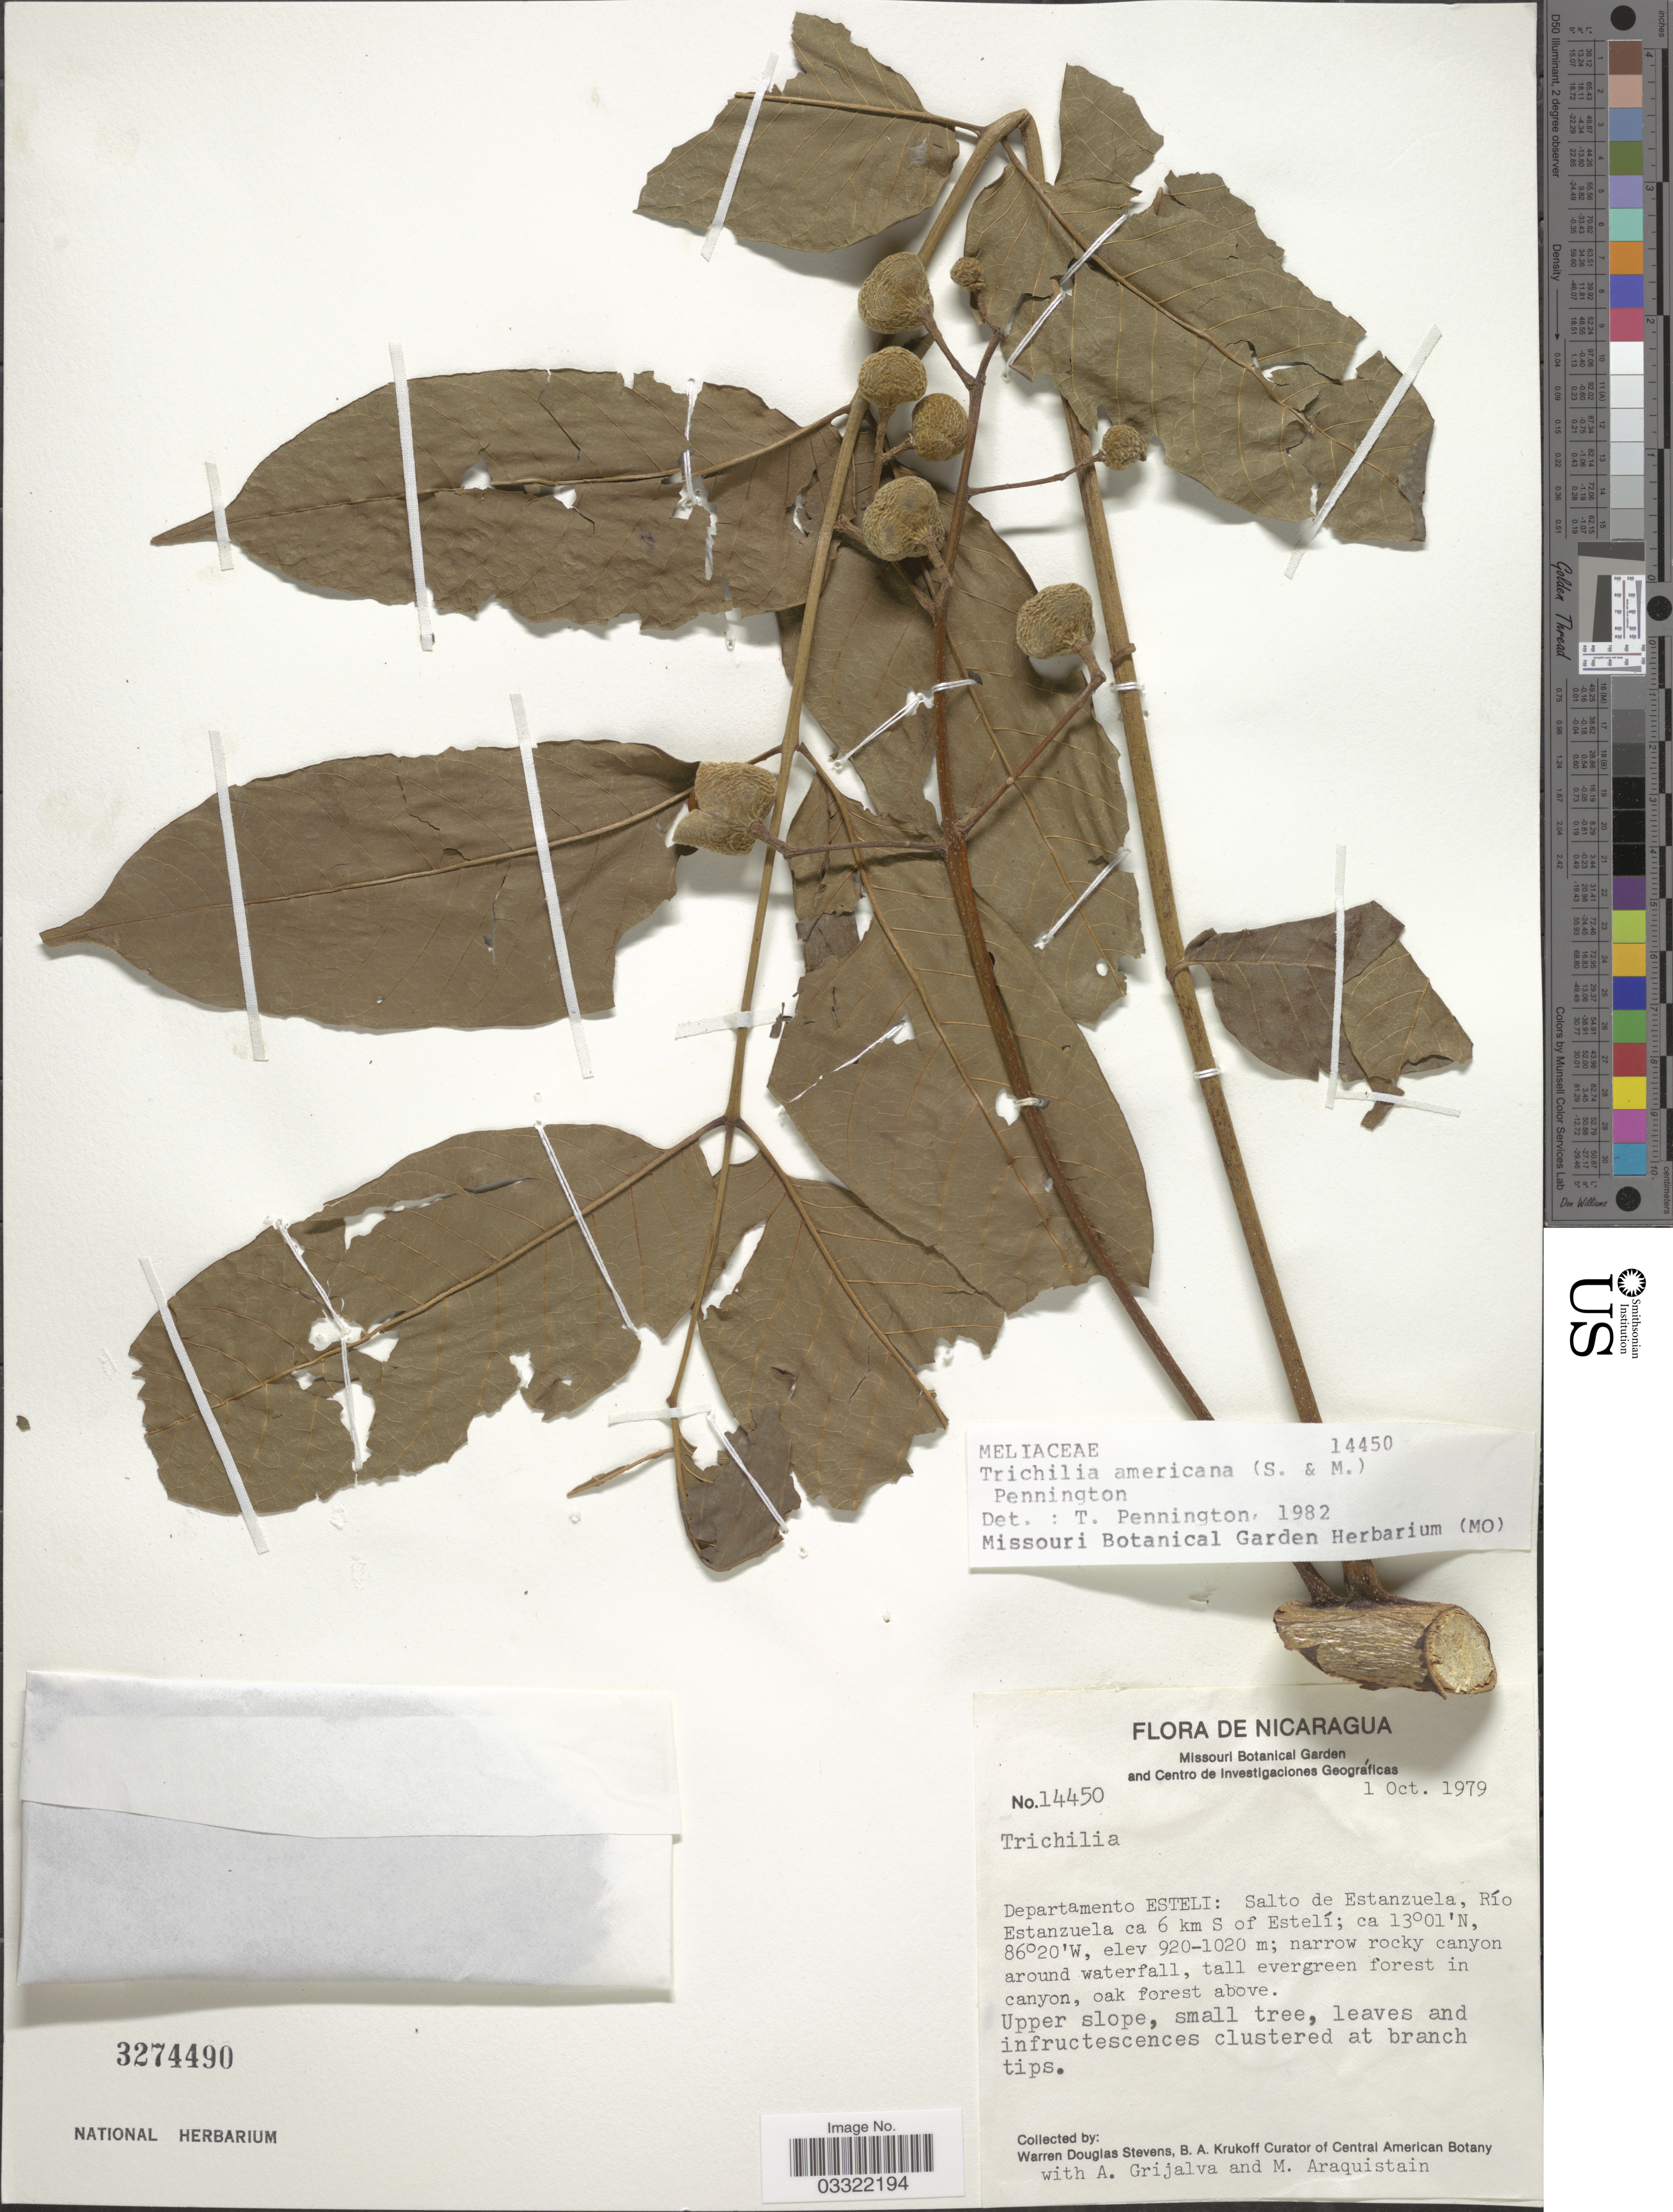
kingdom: Plantae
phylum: Tracheophyta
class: Magnoliopsida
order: Sapindales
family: Meliaceae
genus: Trichilia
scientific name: Trichilia americana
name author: (Sessé & Moc.) T.D. Penn.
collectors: W. D. Stevens, B. A. Krukoff, A. Grijalva & M. Araquistain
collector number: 14450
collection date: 1979-10-01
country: Nicaragua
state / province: Esteli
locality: Departamento Esteli: Salto de Estanzuela, Río Estanzuela ca 6 km S of Estelí.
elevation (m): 920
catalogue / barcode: US 3274490